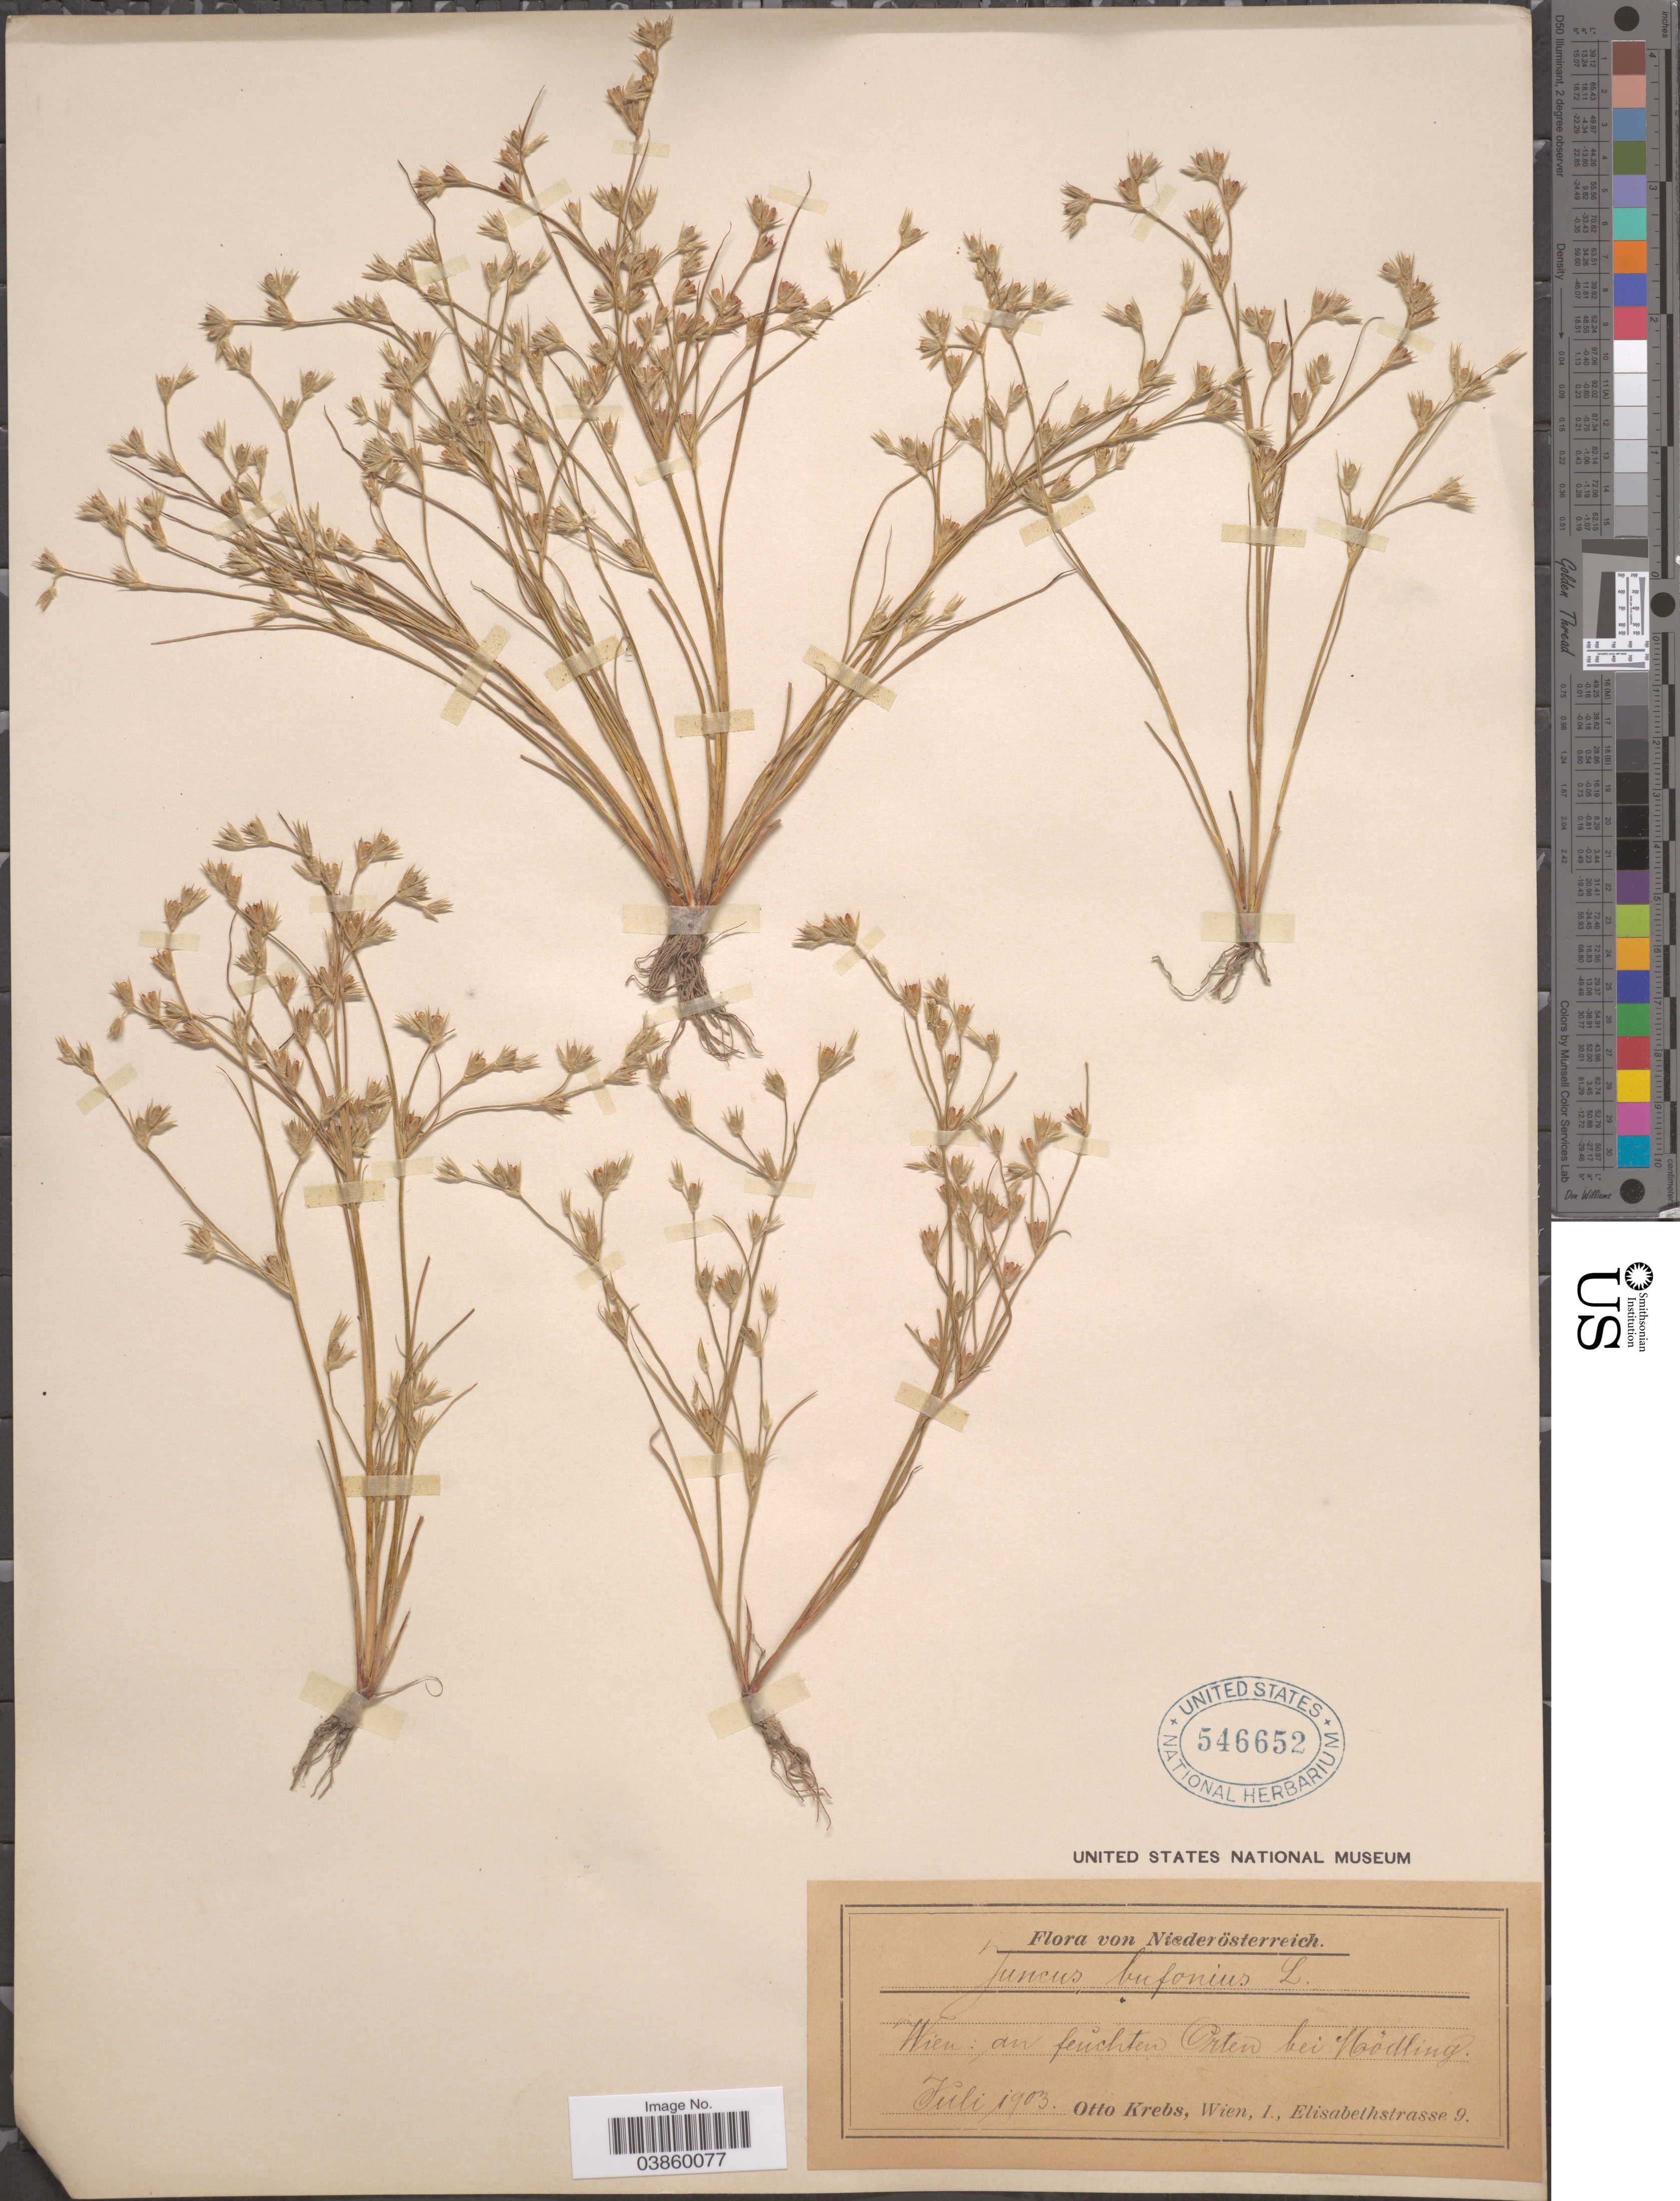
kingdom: Plantae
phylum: Tracheophyta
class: Liliopsida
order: Poales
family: Juncaceae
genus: Juncus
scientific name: Juncus bufonius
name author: L.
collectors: O. Krebs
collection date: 1903-07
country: Austria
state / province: Wien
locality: Niederösterreich. An feuchten Orten bei Nödling.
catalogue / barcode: US 546652